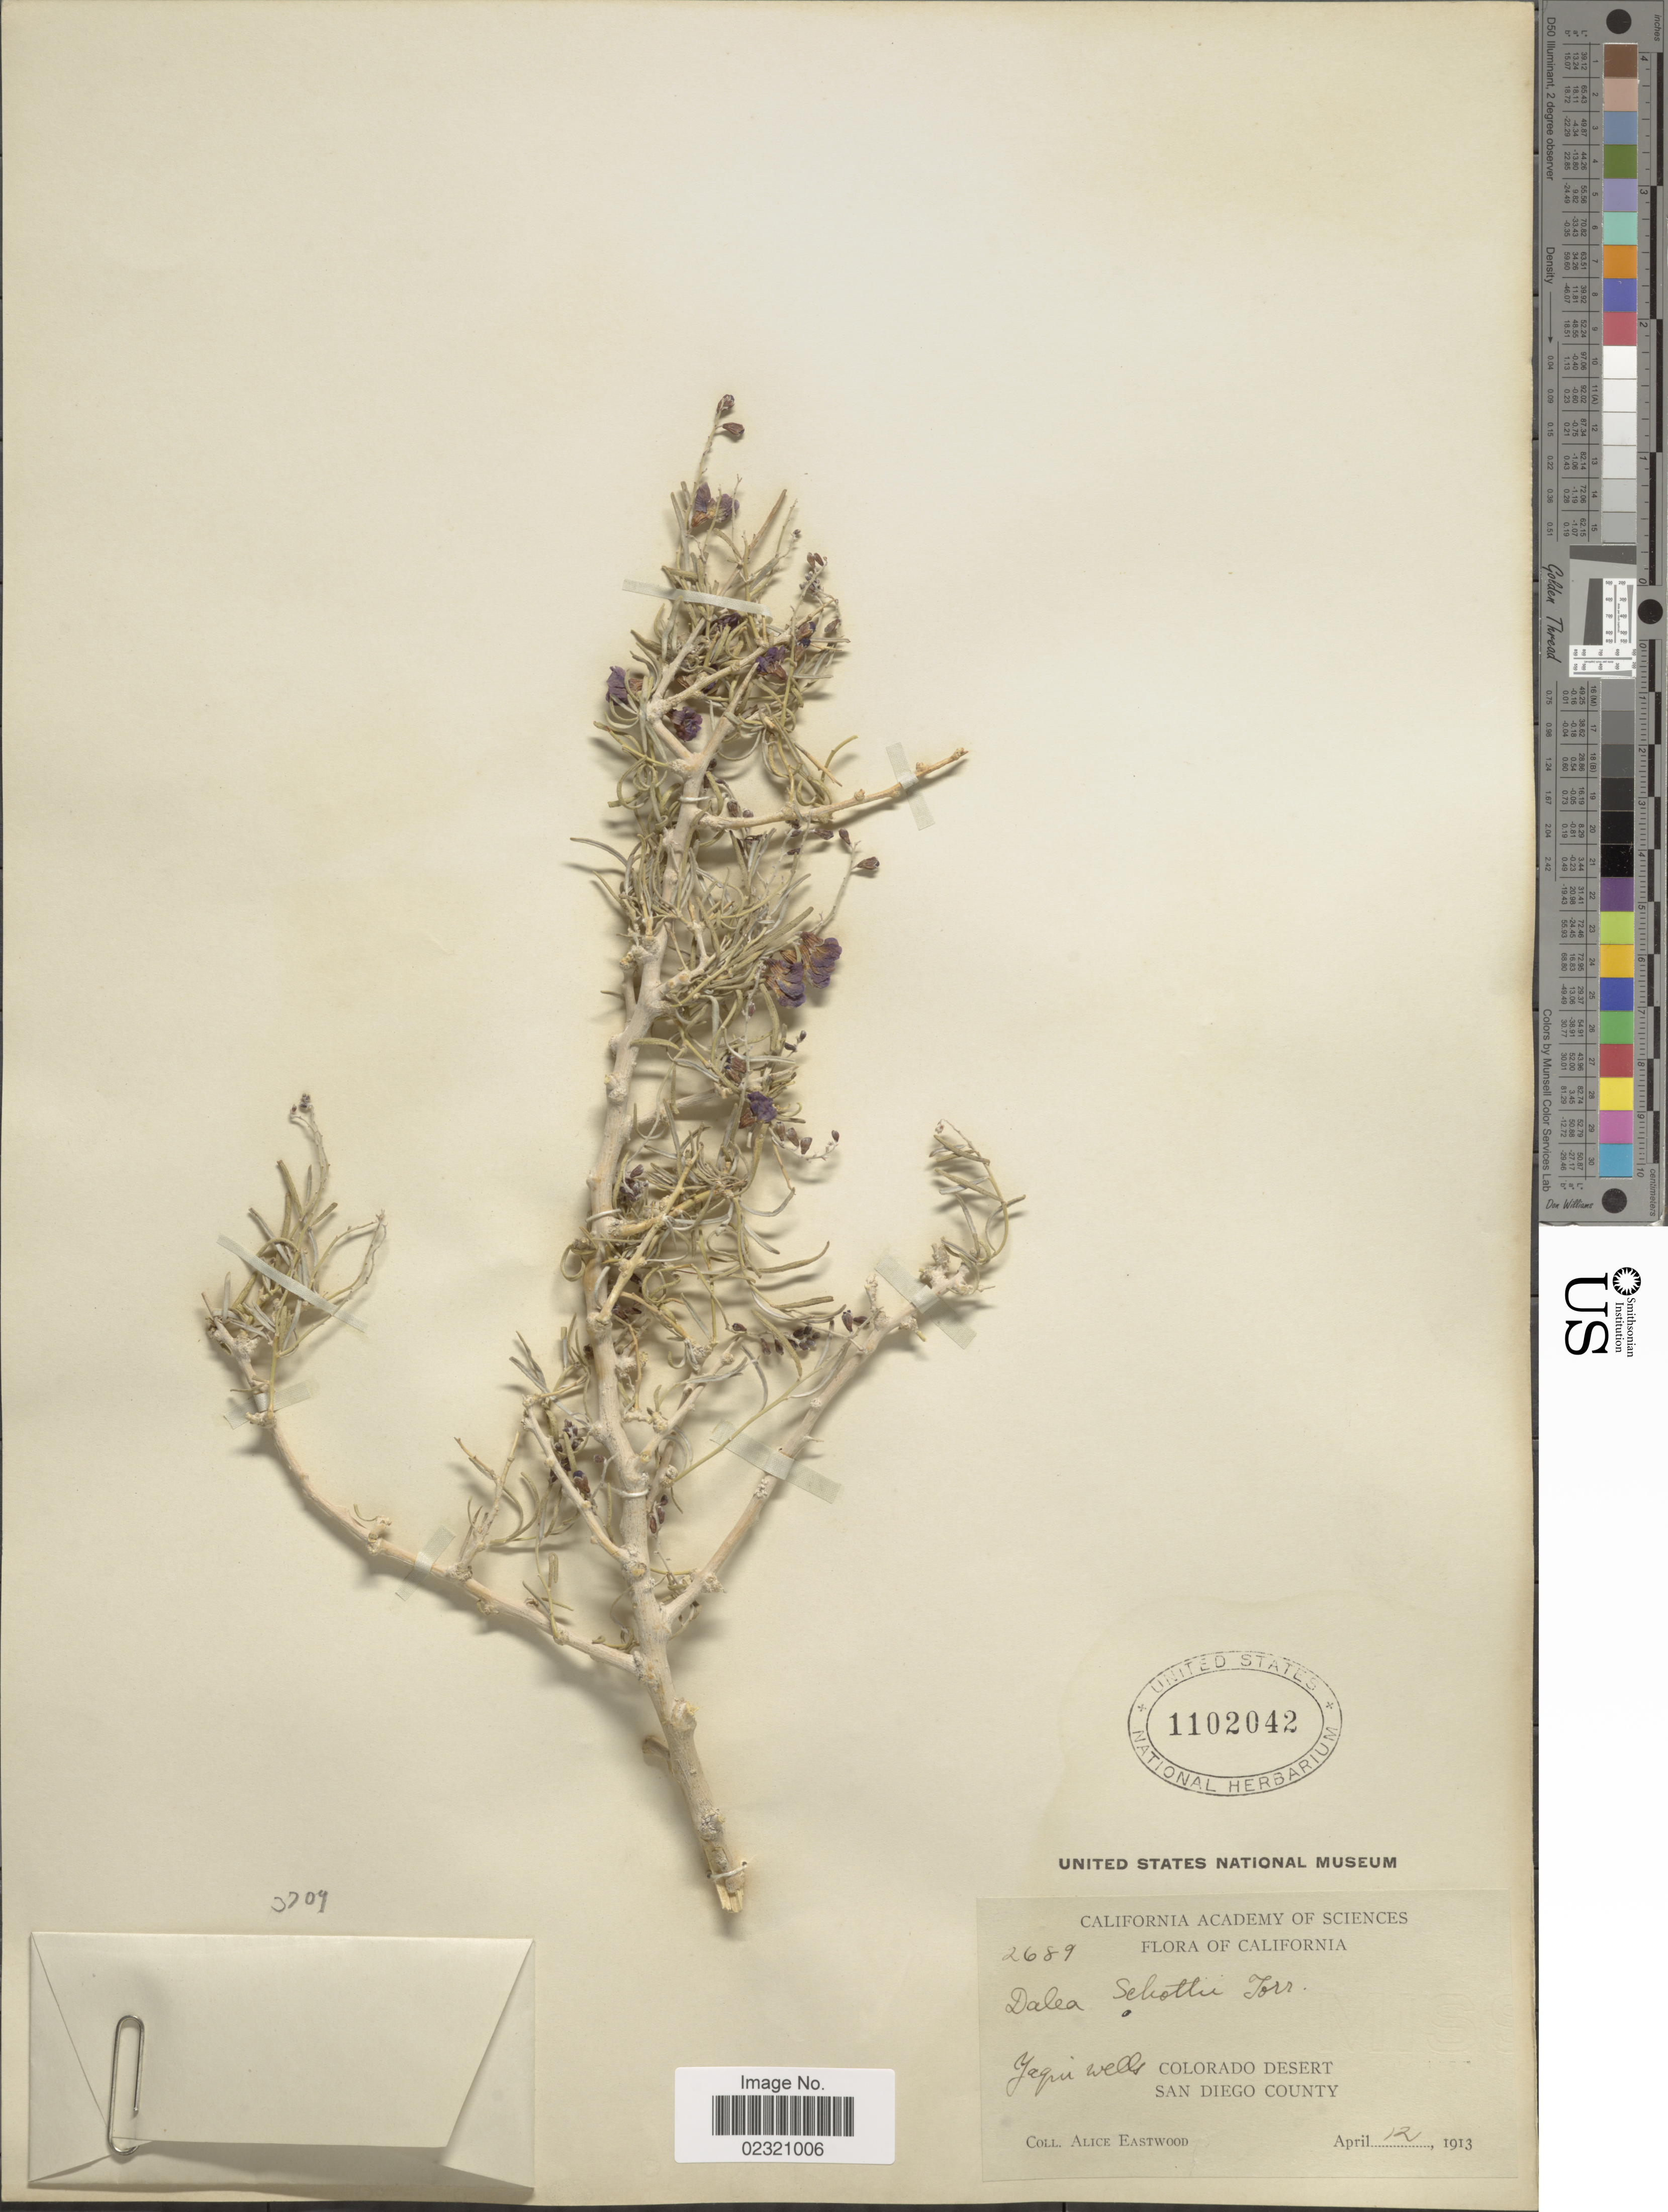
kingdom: Plantae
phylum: Tracheophyta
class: Magnoliopsida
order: Fabales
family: Fabaceae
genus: Psorothamnus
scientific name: Psorothamnus schottii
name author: (Torr.) Barneby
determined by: Strong, M. T., (US), Smithsonian Institution - National Museum of Natural History (UNITED STATES)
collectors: A. Eastwood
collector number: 2689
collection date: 1913-04-12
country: United States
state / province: California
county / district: San Diego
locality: Yaqui Wells. Colorado Desert. San Diego County.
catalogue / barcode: US 1102042